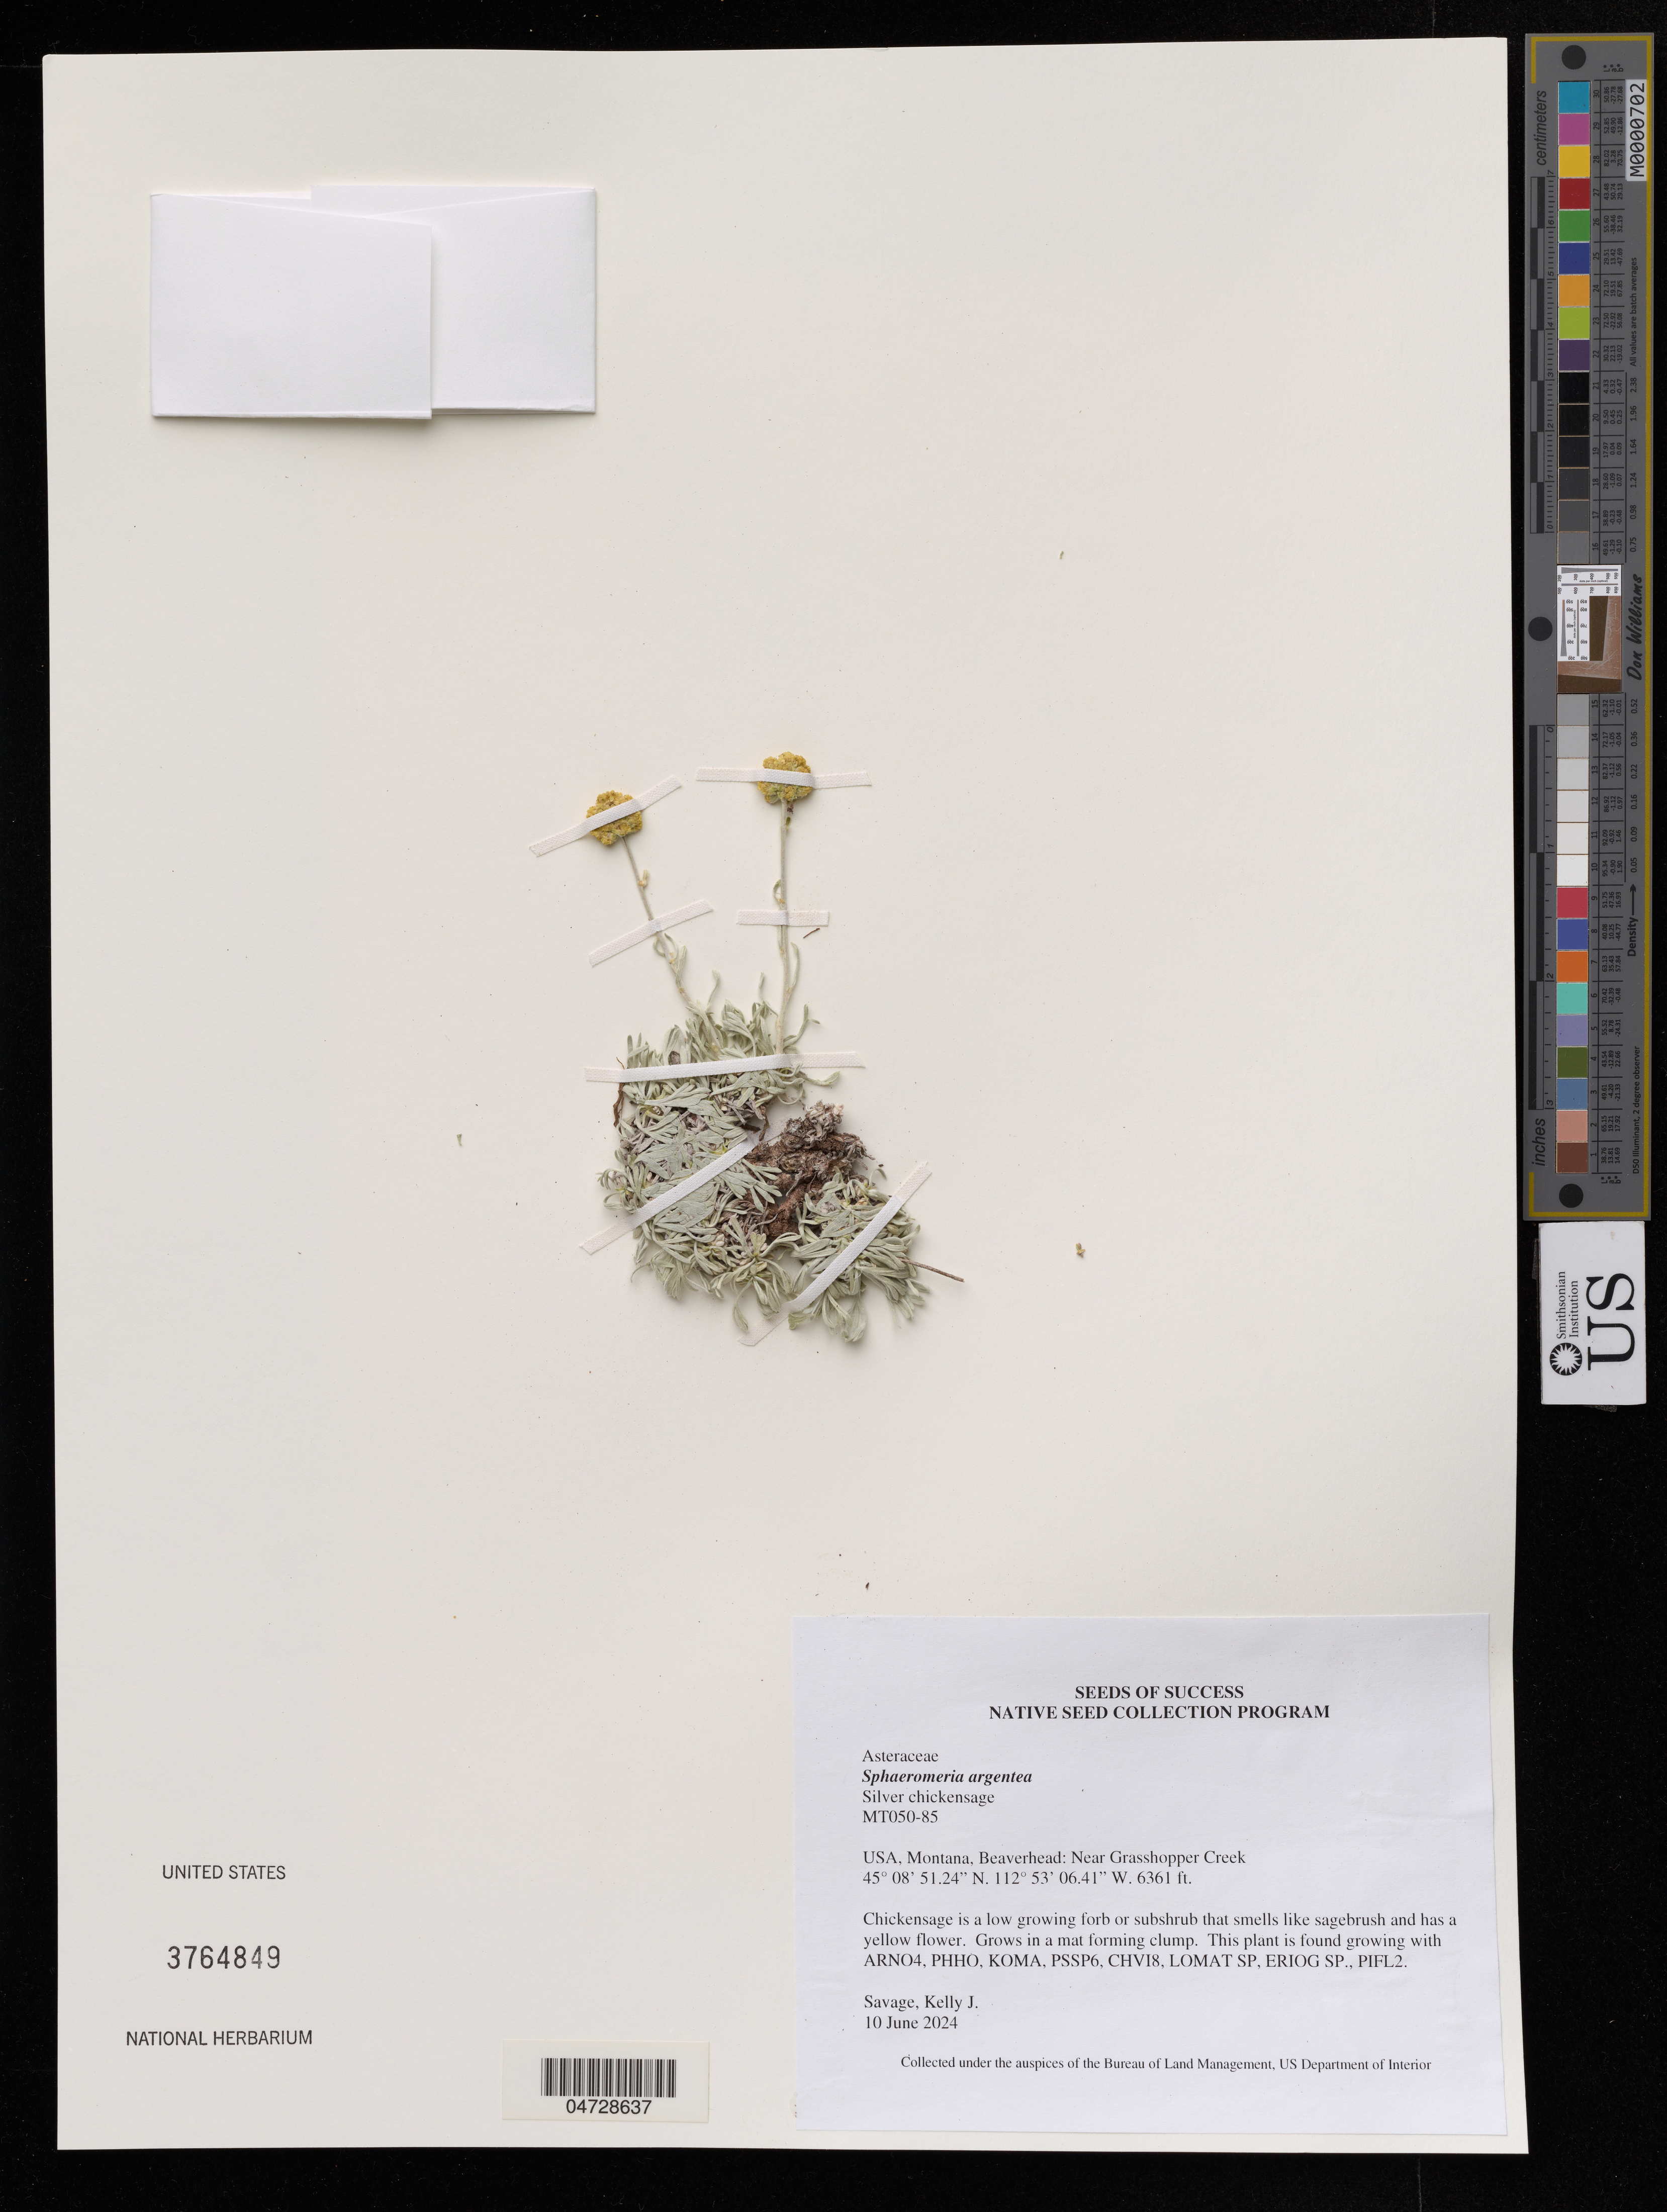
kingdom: Plantae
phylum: Tracheophyta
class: Magnoliopsida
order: Asterales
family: Asteraceae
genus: Sphaeromeria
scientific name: Sphaeromeria argentea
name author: Nutt.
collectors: S. Kelly J.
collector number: MT050-85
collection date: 2024-06-10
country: United States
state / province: Montana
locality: Beaverhead: Near Grasshopper Creek.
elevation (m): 1939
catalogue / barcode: US 3764849